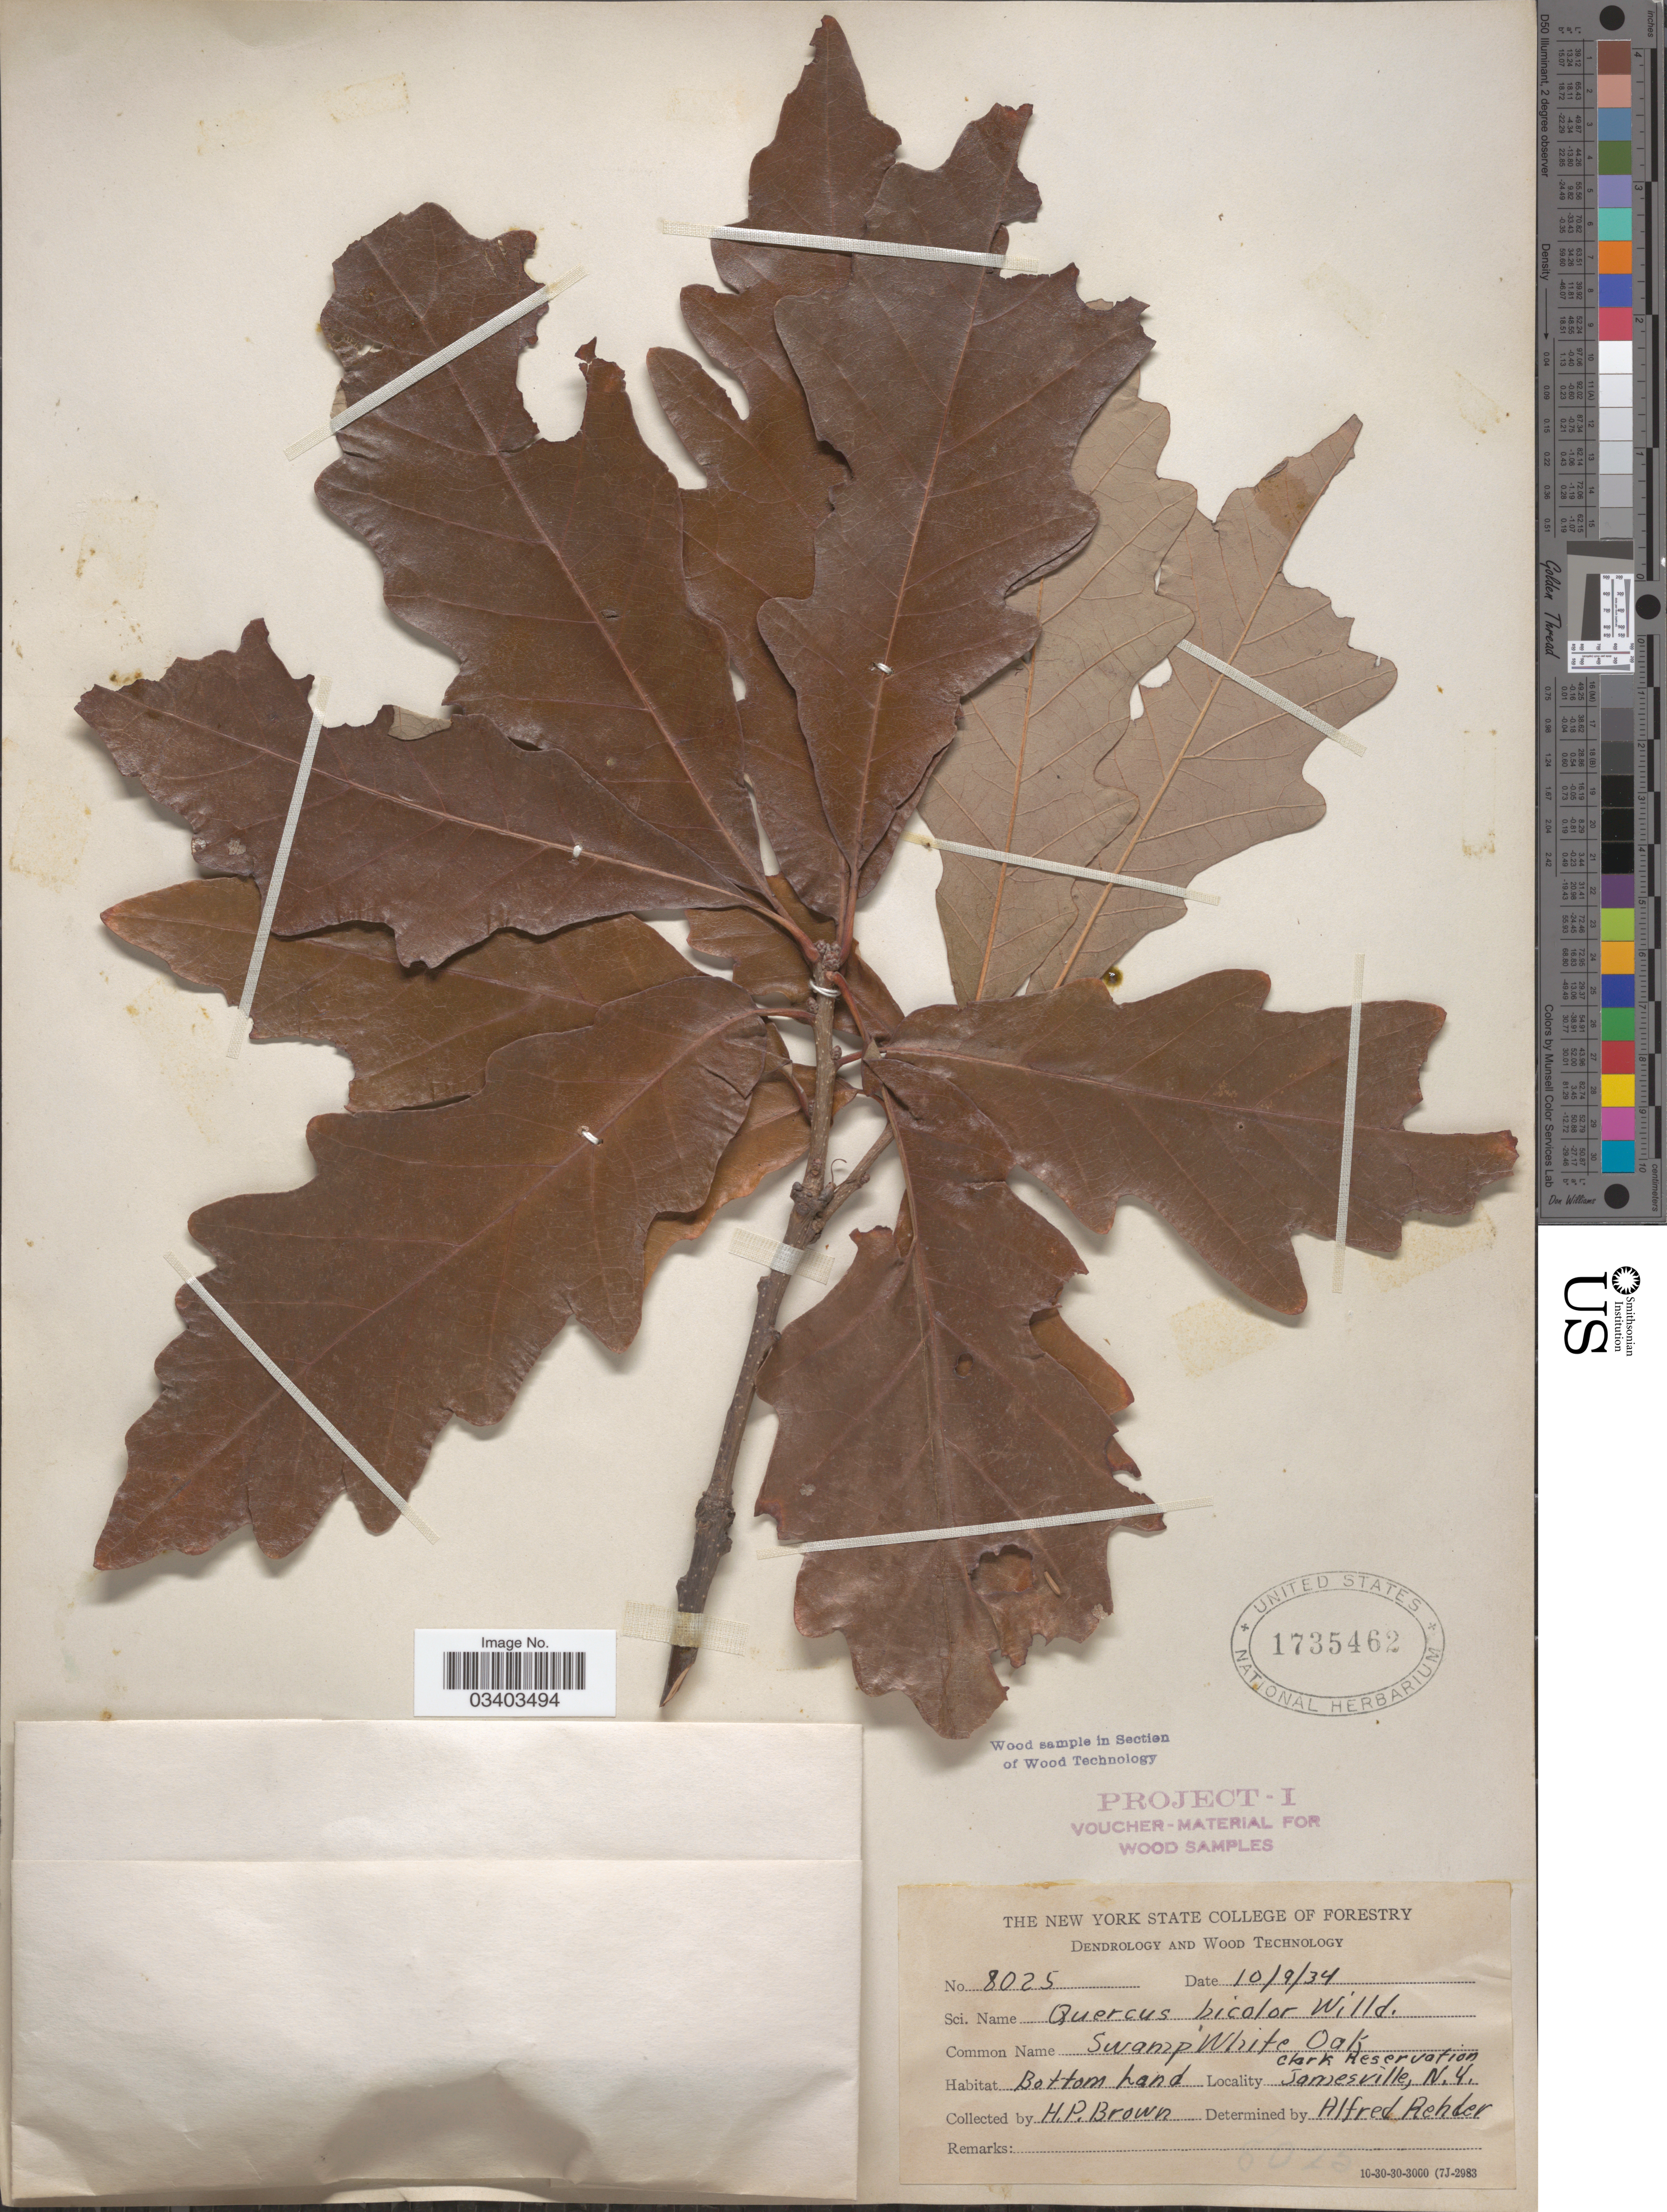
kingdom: Plantae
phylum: Tracheophyta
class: Magnoliopsida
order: Fagales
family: Fagaceae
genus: Quercus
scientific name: Quercus bicolor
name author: Willd.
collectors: H. P. Brown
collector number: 8025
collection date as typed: Transcribed d/m/y: 9/10/34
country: United States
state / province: New York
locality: Bottom Land, Clark Reservation, Jamesville.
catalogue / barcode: US 1735462